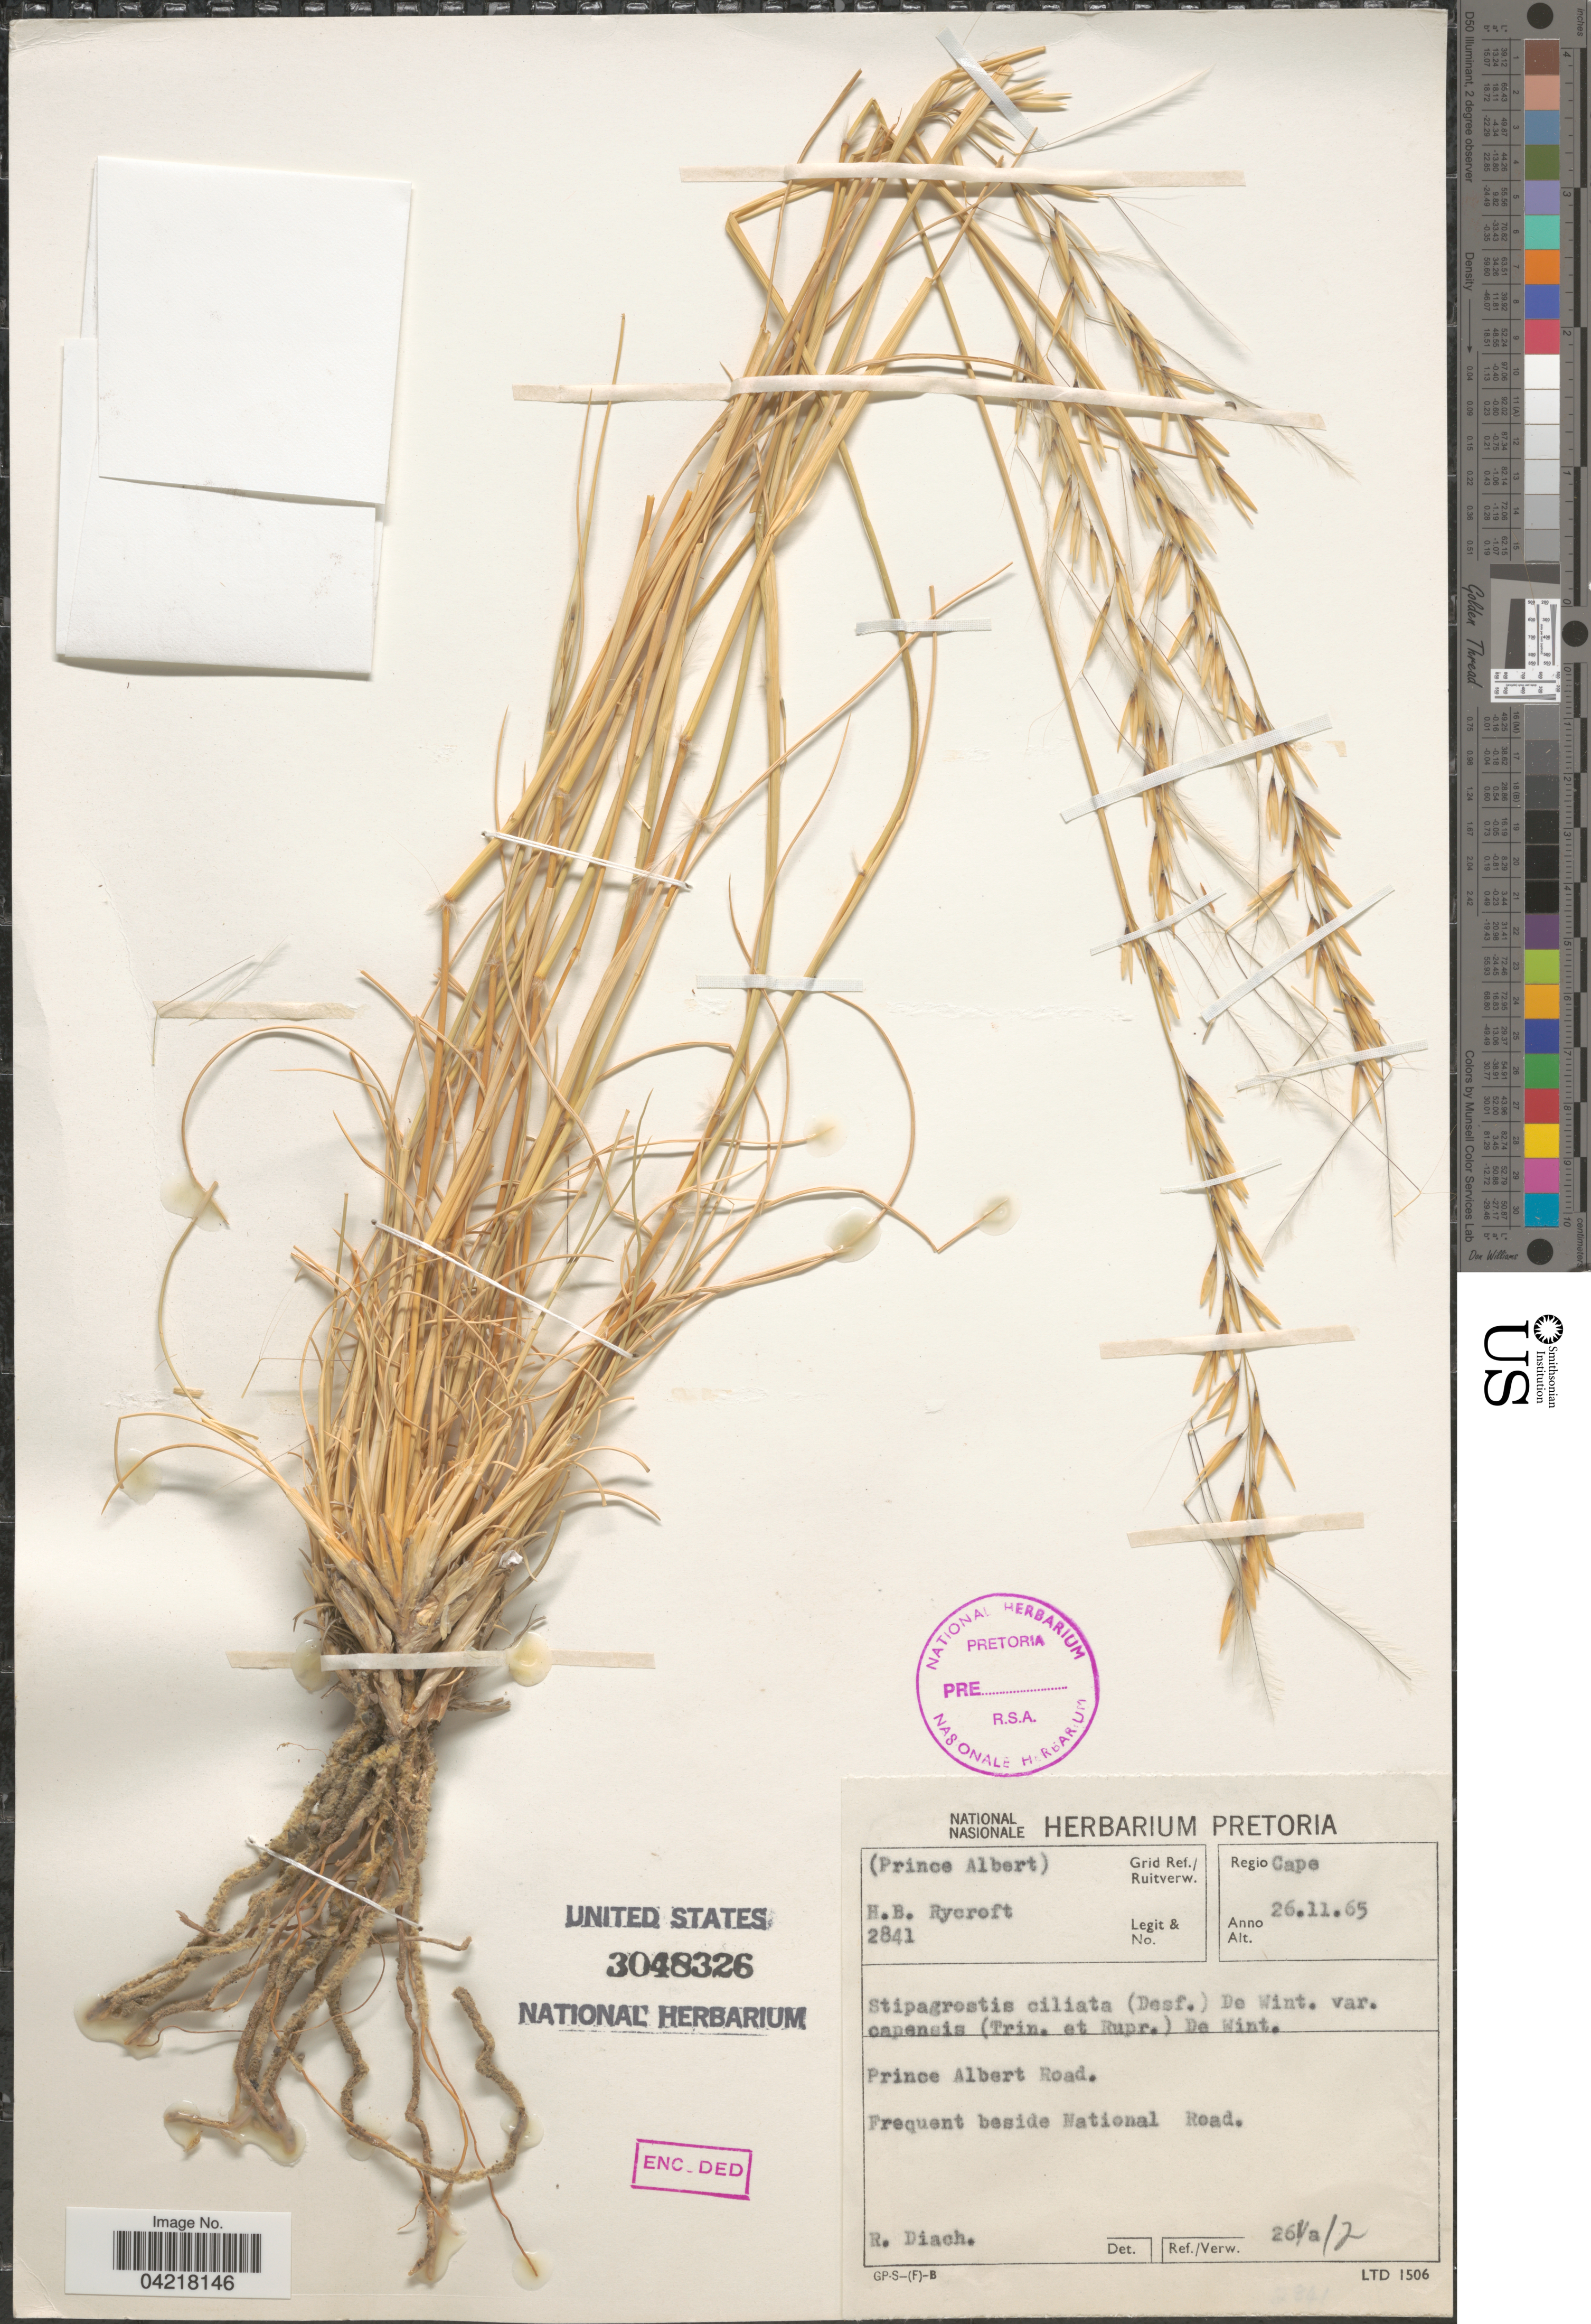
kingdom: Plantae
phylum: Tracheophyta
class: Liliopsida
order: Poales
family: Poaceae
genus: Stipagrostis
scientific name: Stipagrostis ciliata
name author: (Desf.) De Winter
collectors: H. Rycroft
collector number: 2841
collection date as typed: Transcribed d/m/y: 26/11/65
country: South Africa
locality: (Prince Albert) Grid Ref./Ruitverw. Regio Cape. Prince Albert Road. Beside National Road.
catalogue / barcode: US 3048326